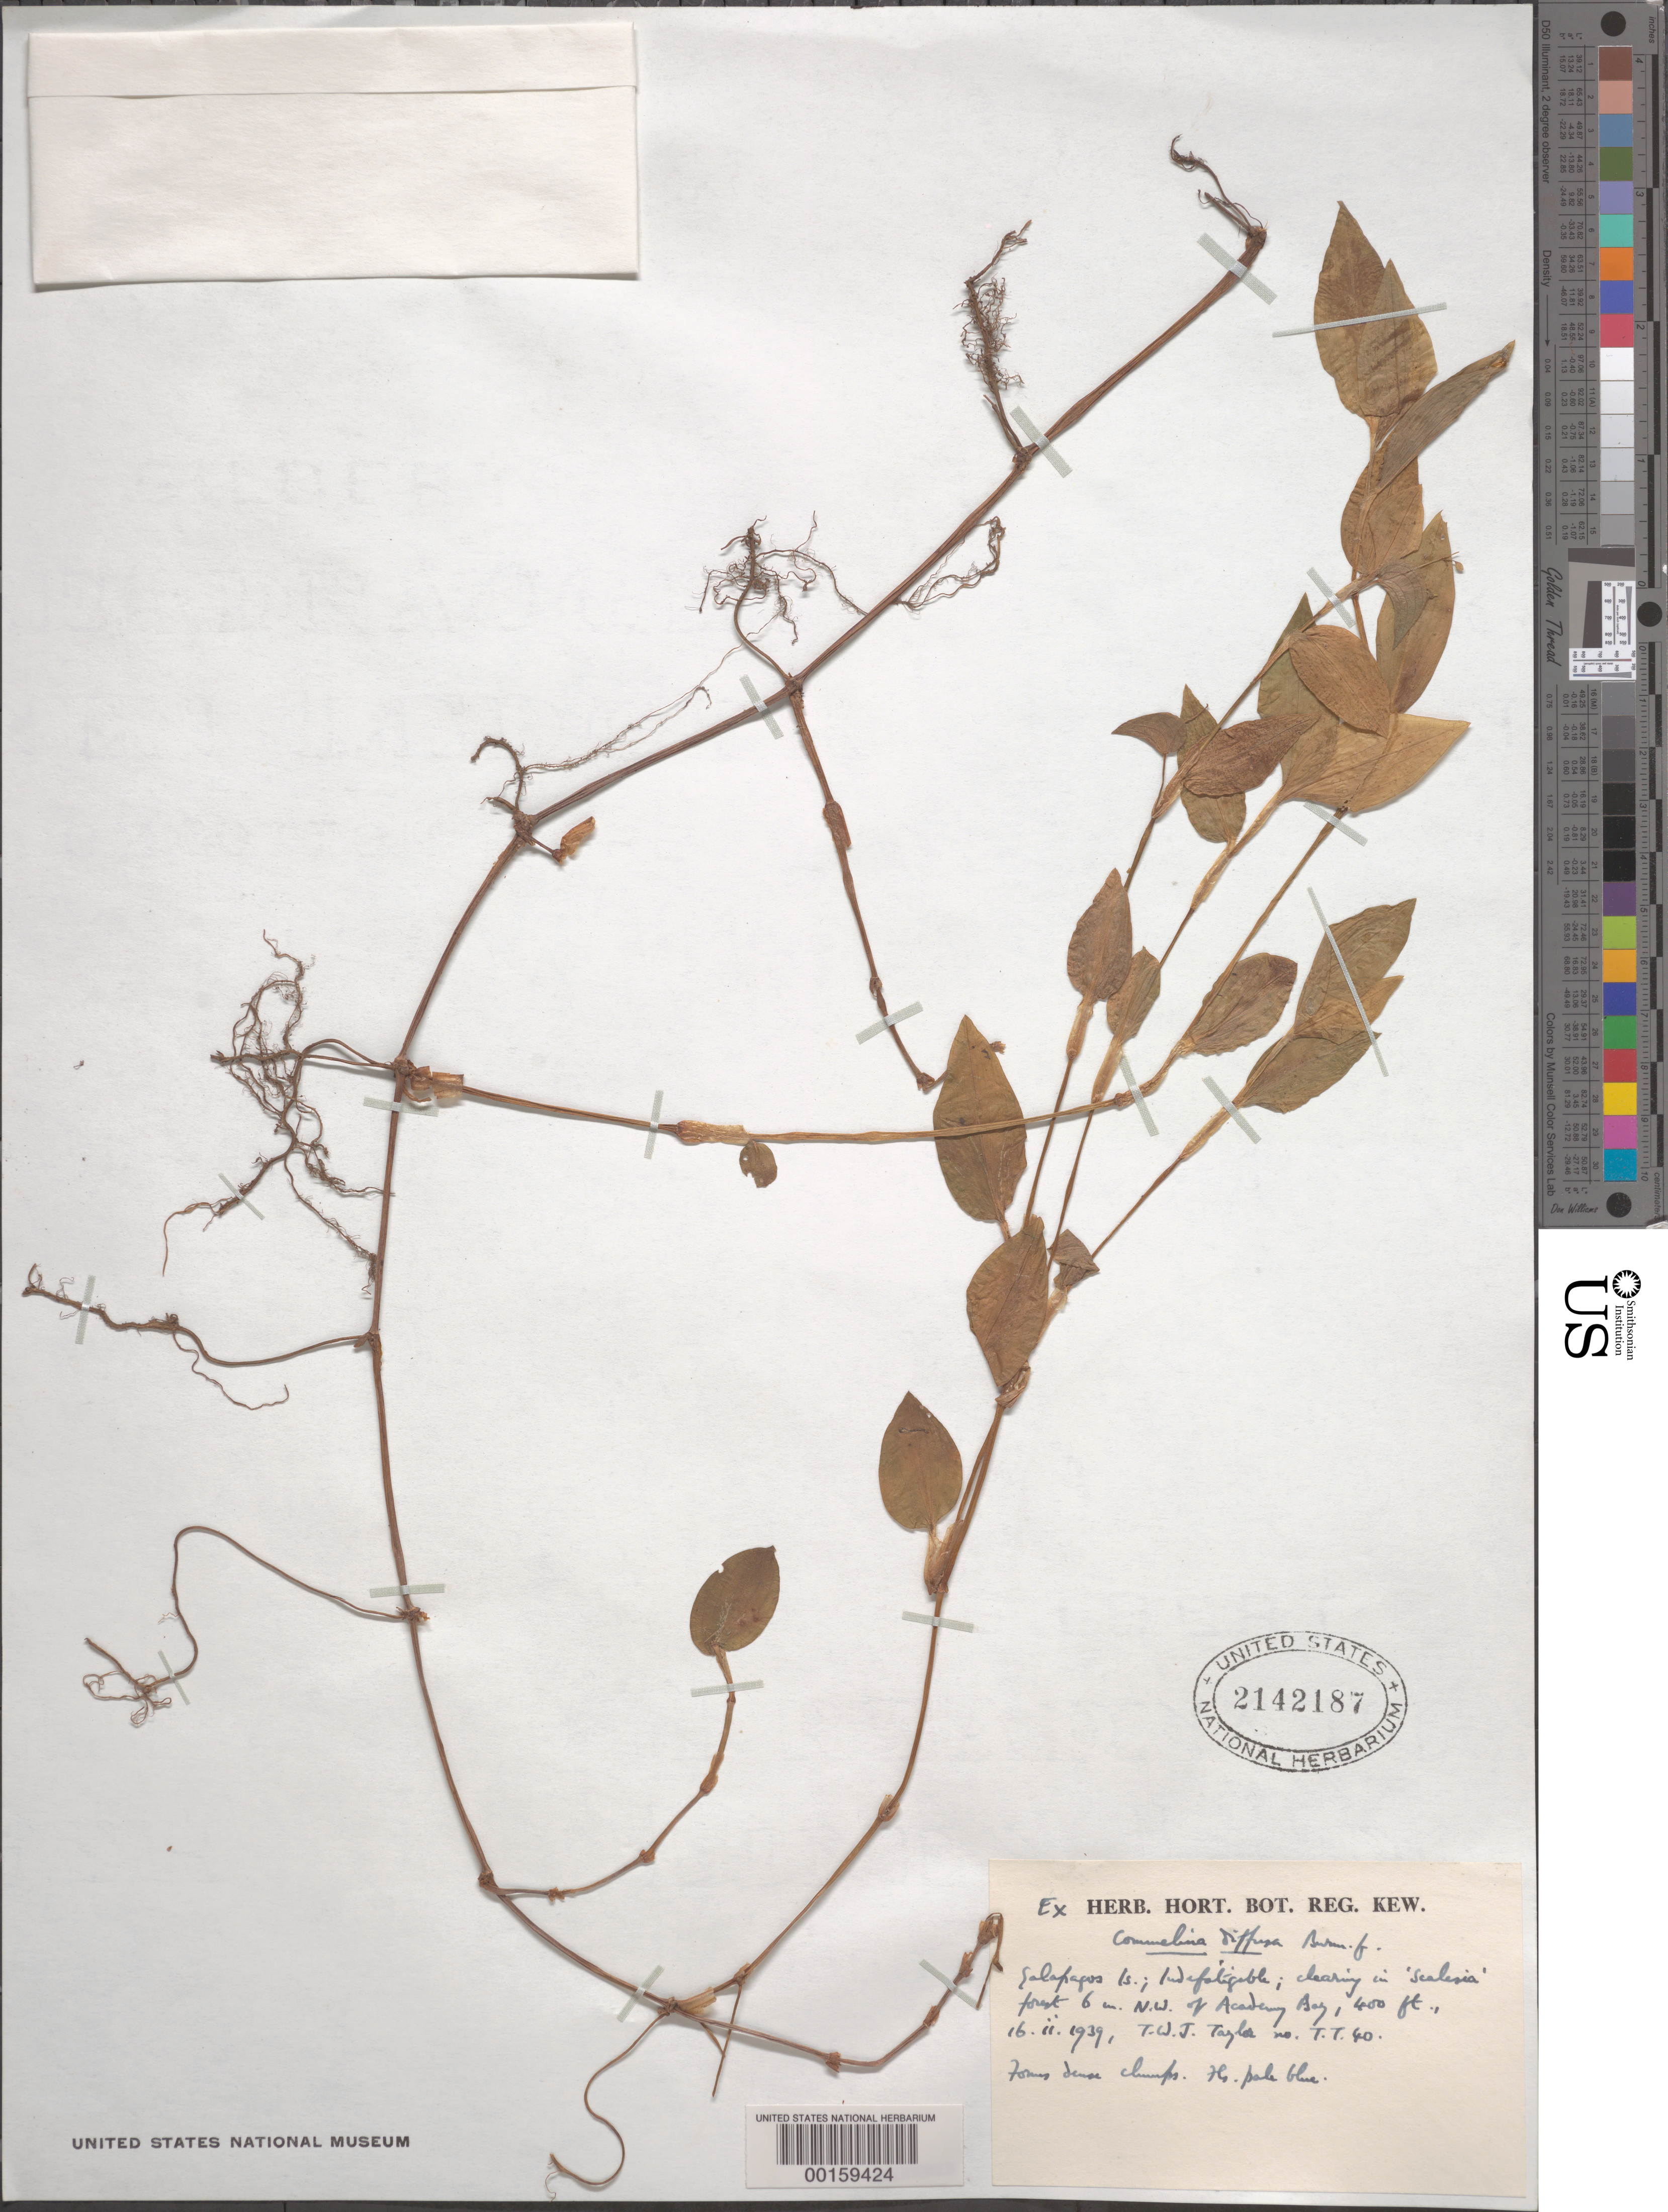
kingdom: Plantae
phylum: Tracheophyta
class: Liliopsida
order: Commelinales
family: Commelinaceae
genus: Commelina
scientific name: Commelina diffusa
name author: Burm. f.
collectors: T. W. J. Taylor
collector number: T.t.40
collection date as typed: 16 Feb 1939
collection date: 1939-02-16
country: Ecuador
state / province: Colón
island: Santa Cruz [Indefatigable, Chaves]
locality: N W of Academy Bay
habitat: Clearing in forest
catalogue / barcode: US 2142187